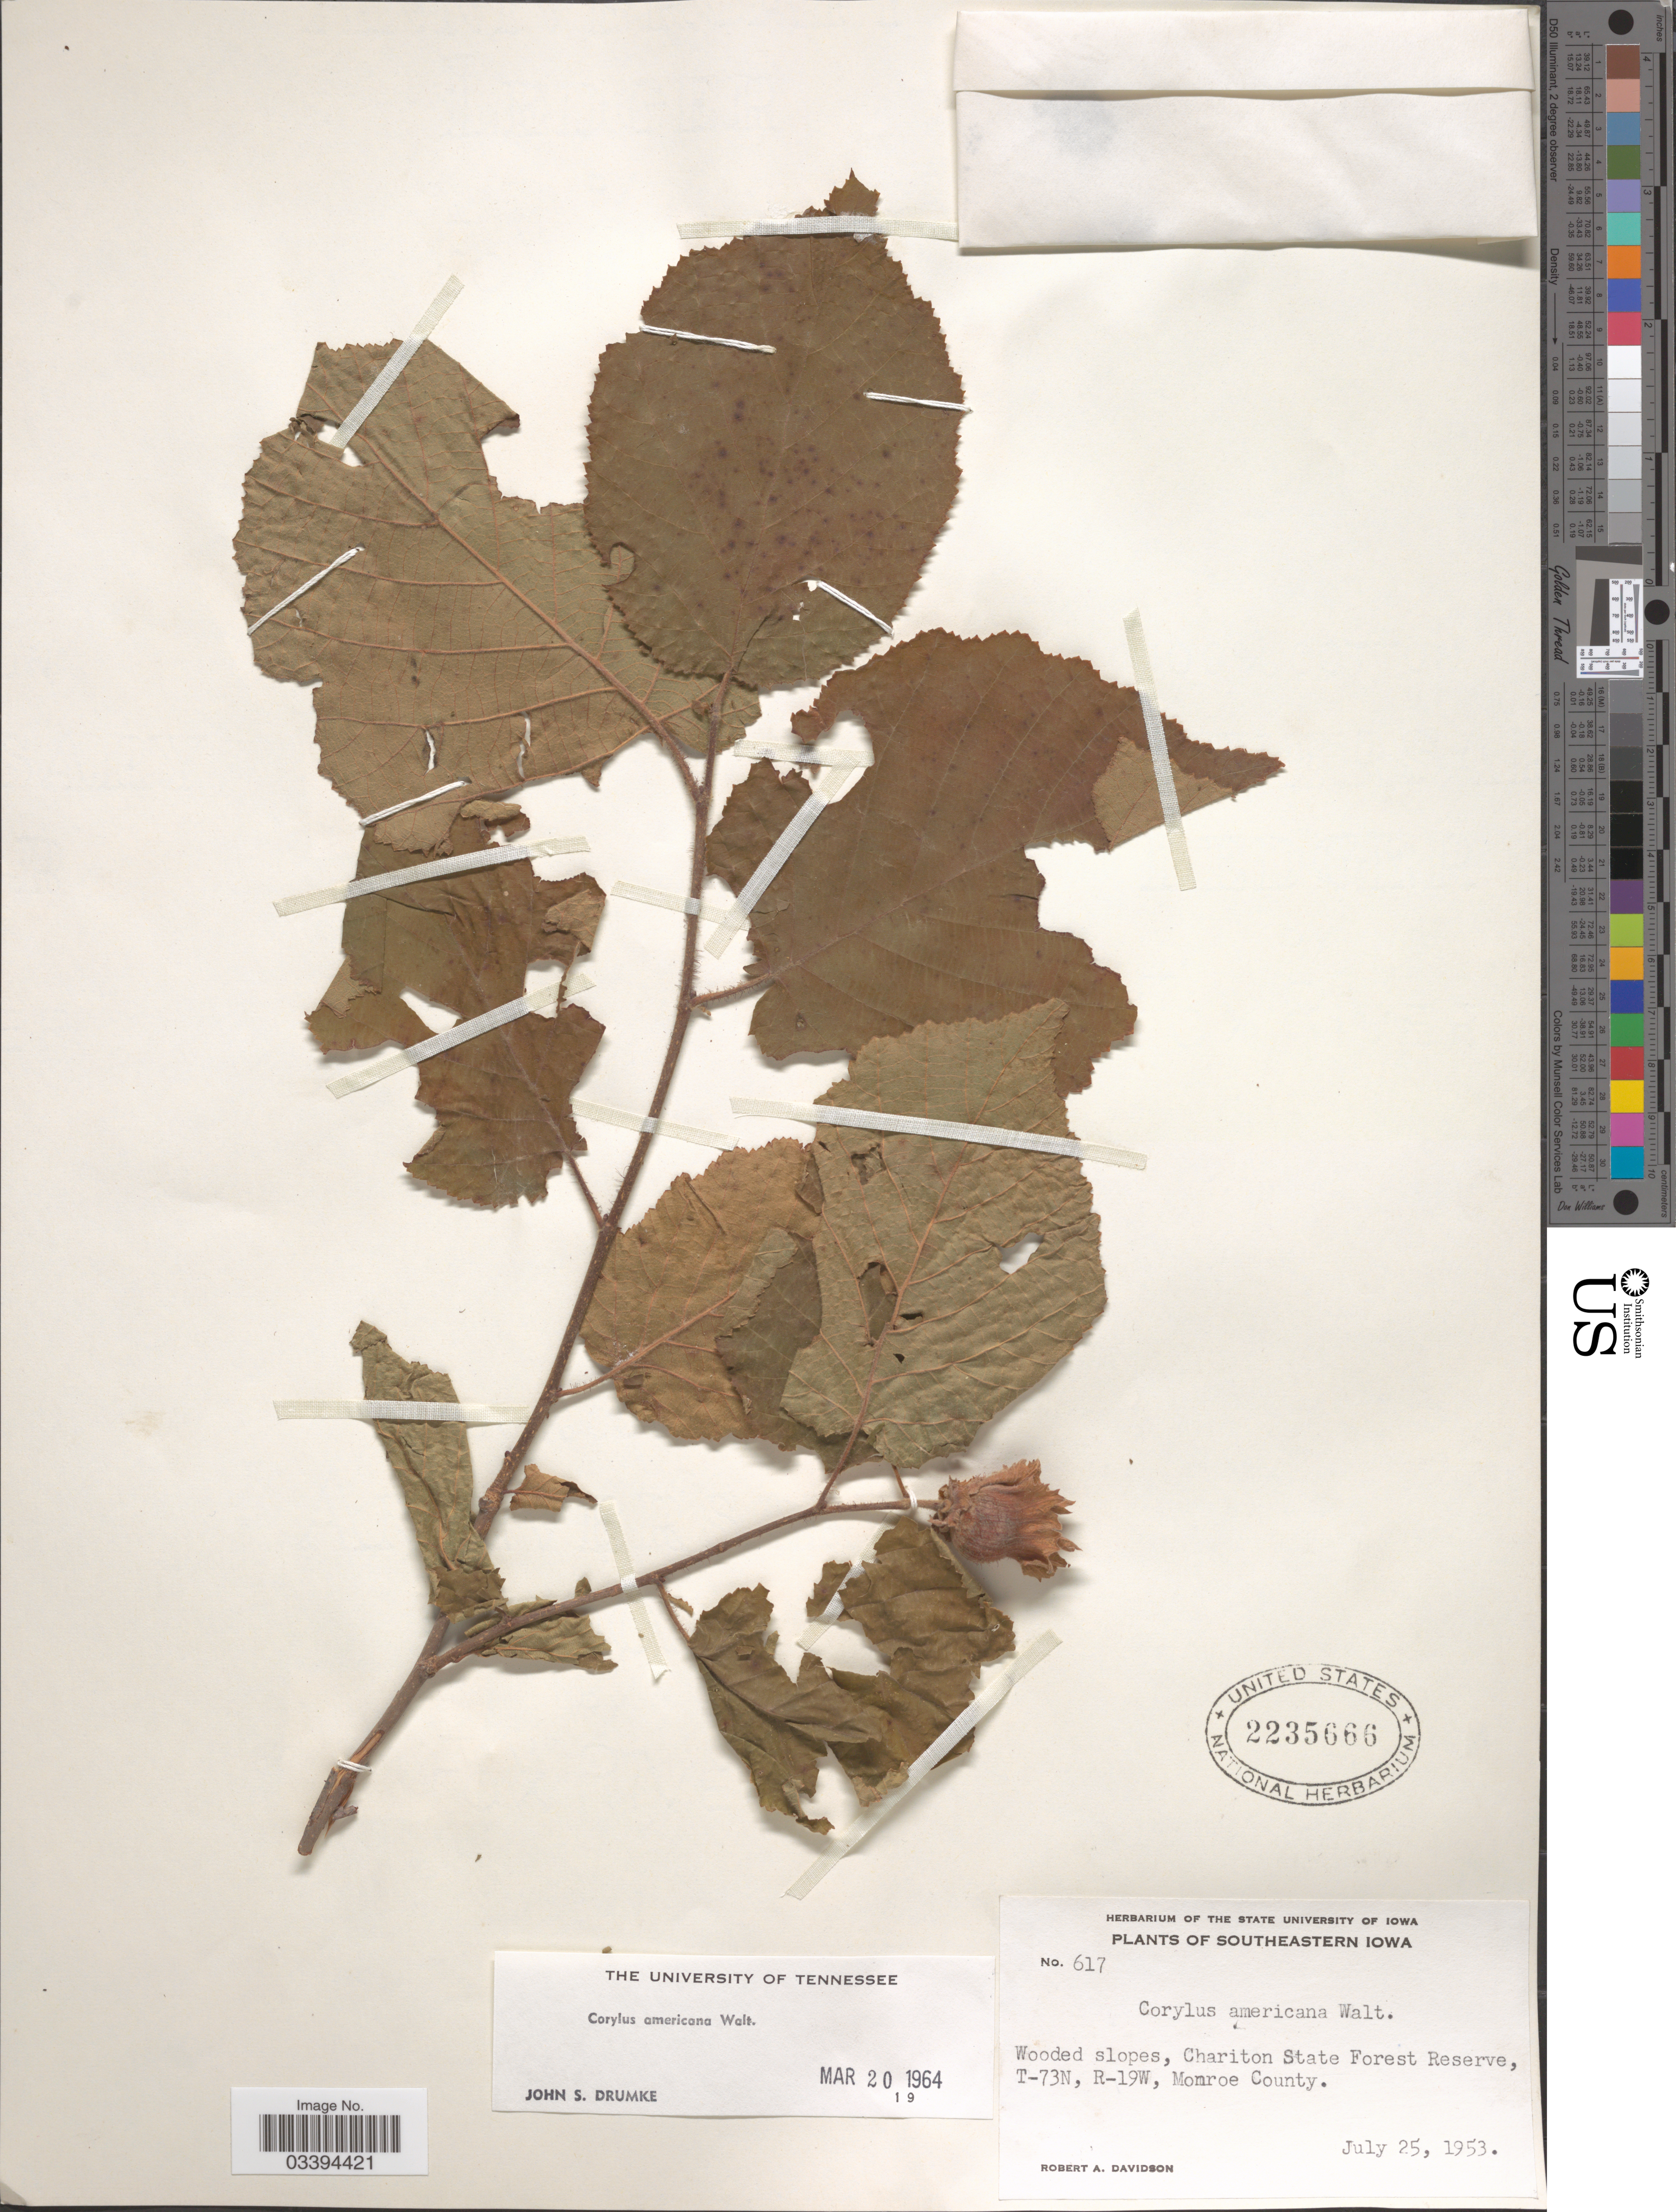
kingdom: Plantae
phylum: Tracheophyta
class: Magnoliopsida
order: Fagales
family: Betulaceae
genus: Corylus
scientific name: Corylus americana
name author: Walter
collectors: R. A. Davidson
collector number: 617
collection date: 1953-07-25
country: United States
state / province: Iowa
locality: Southeastern Iowa. Wooded slopes, Chariton State Forest Reserve, T-73N, R-19W, Monroe County.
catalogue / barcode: US 2235666